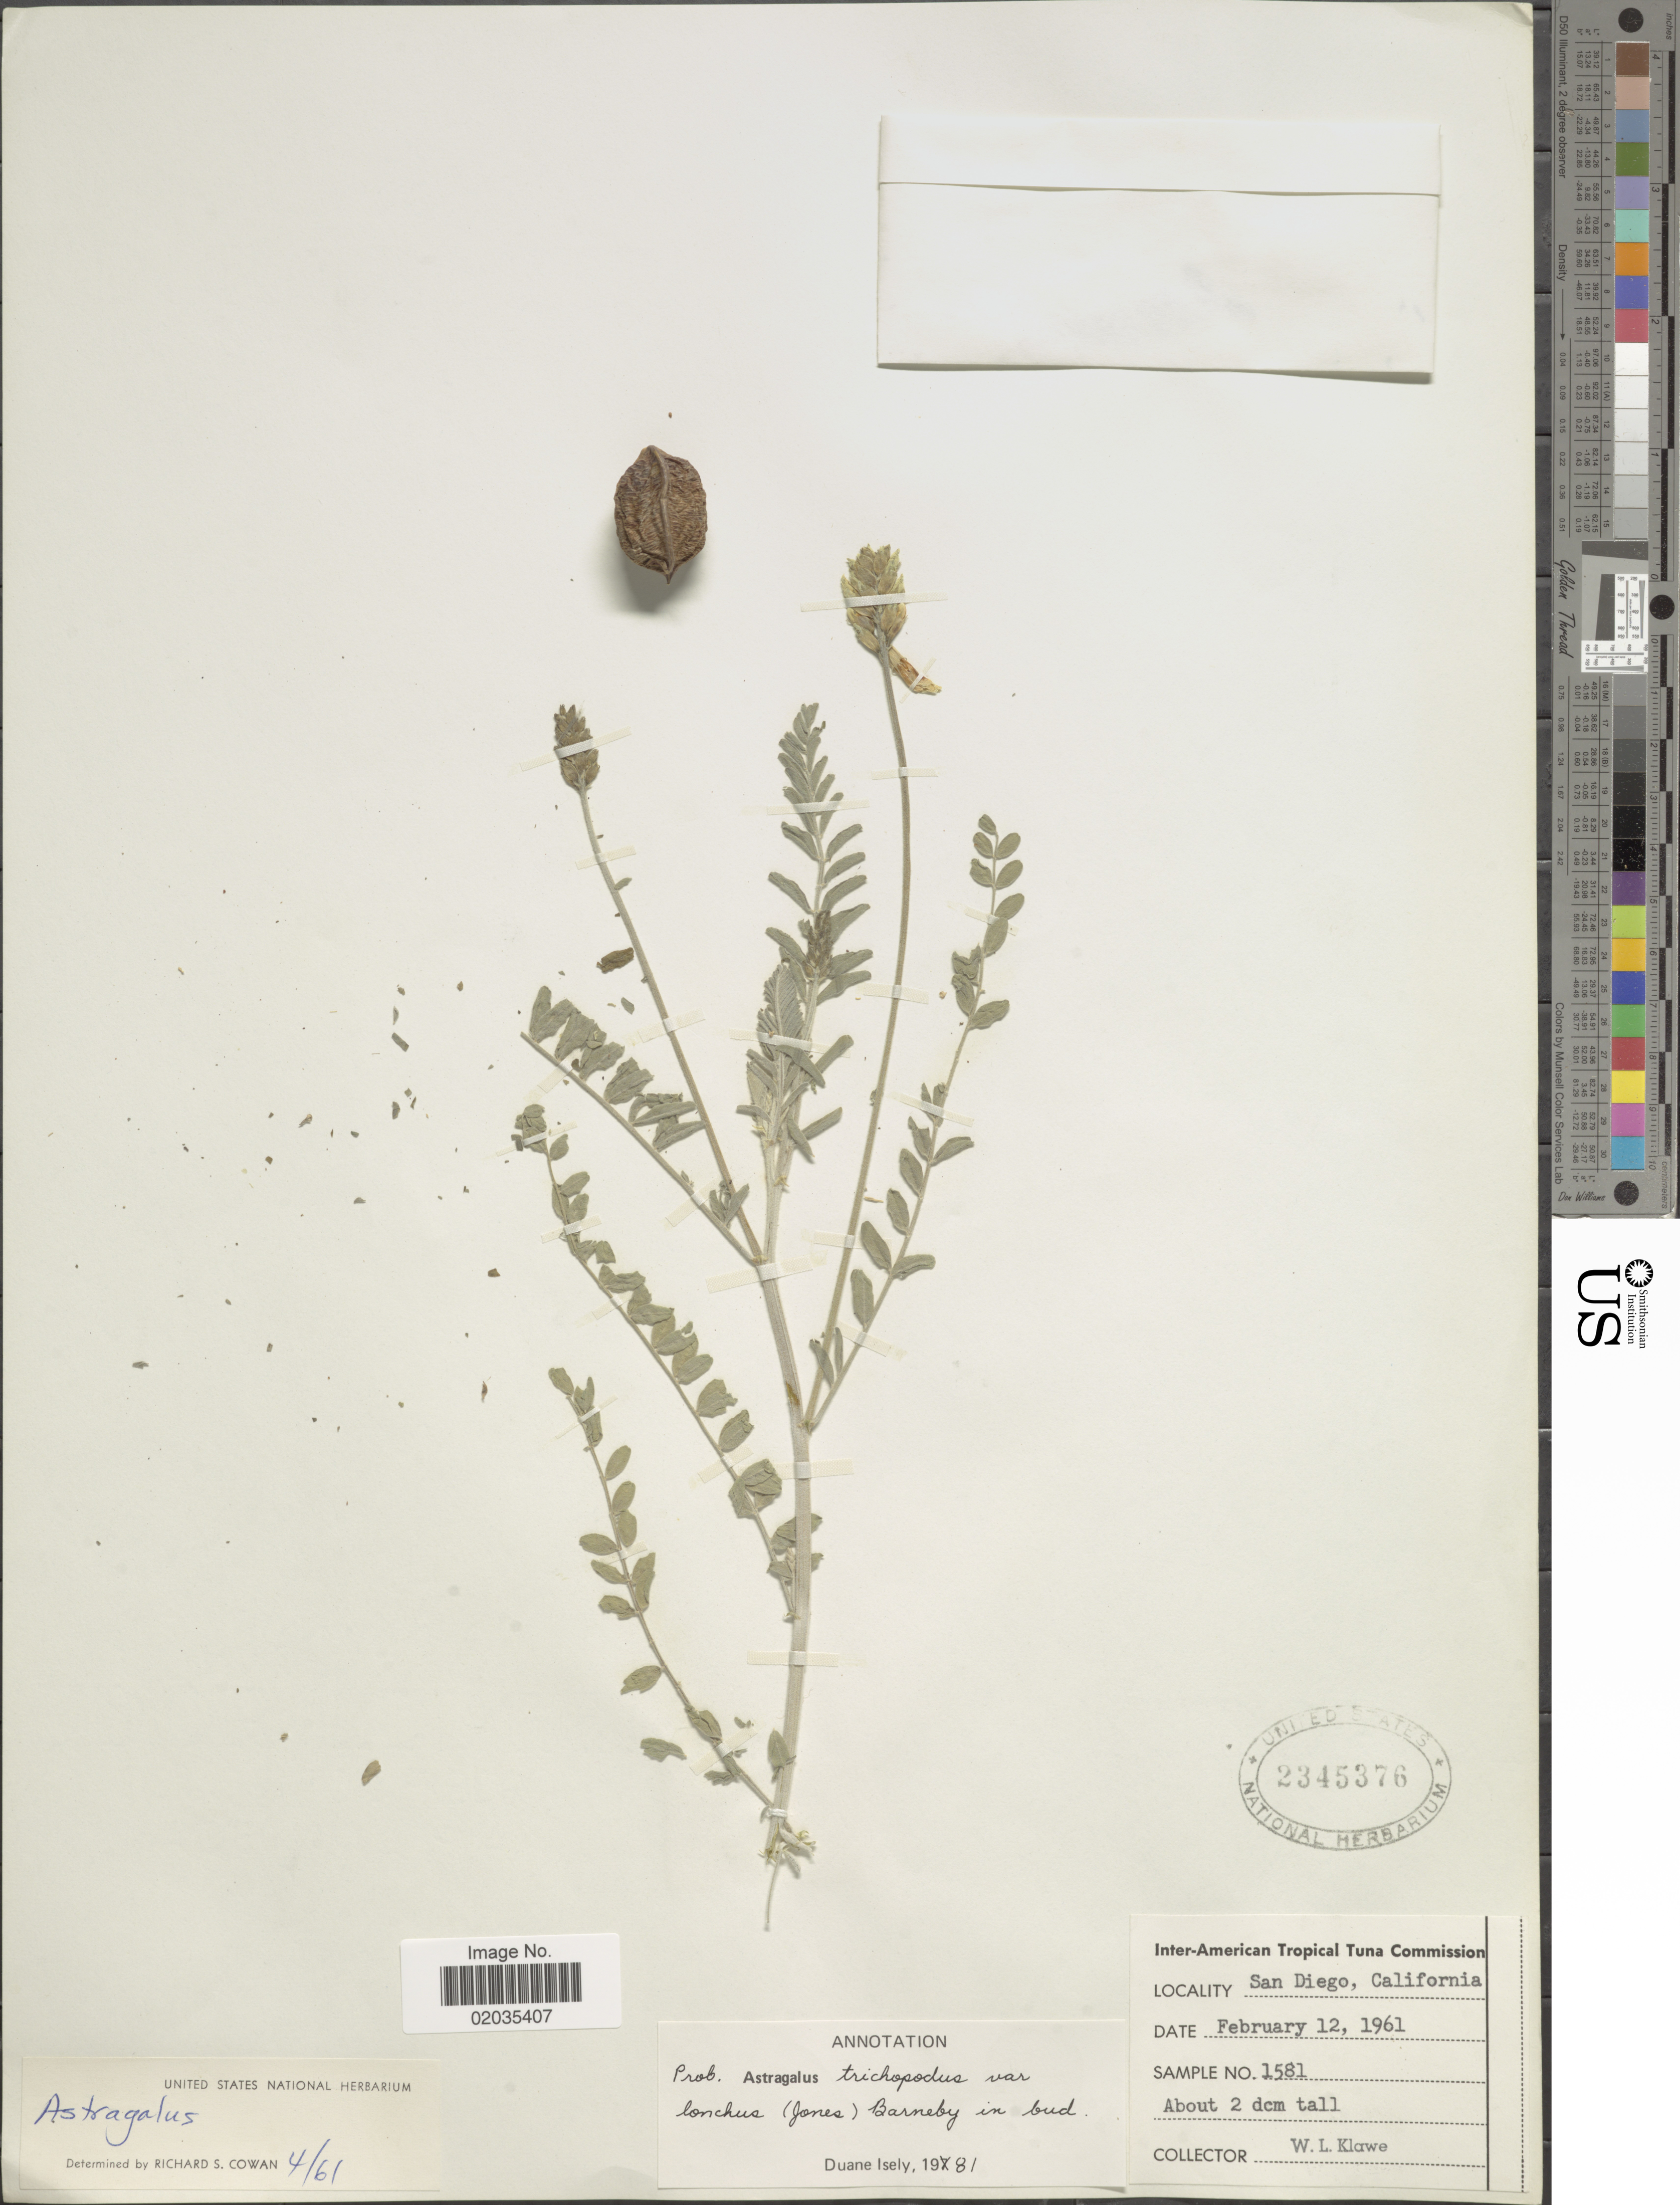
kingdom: Plantae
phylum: Tracheophyta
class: Magnoliopsida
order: Fabales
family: Fabaceae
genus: Astragalus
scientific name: Astragalus trichopodus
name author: (Nutt.) A. Gray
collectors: W. Klawe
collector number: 1581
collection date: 1961-02-12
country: United States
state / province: California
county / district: San Diego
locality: San Diego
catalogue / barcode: US 2345376